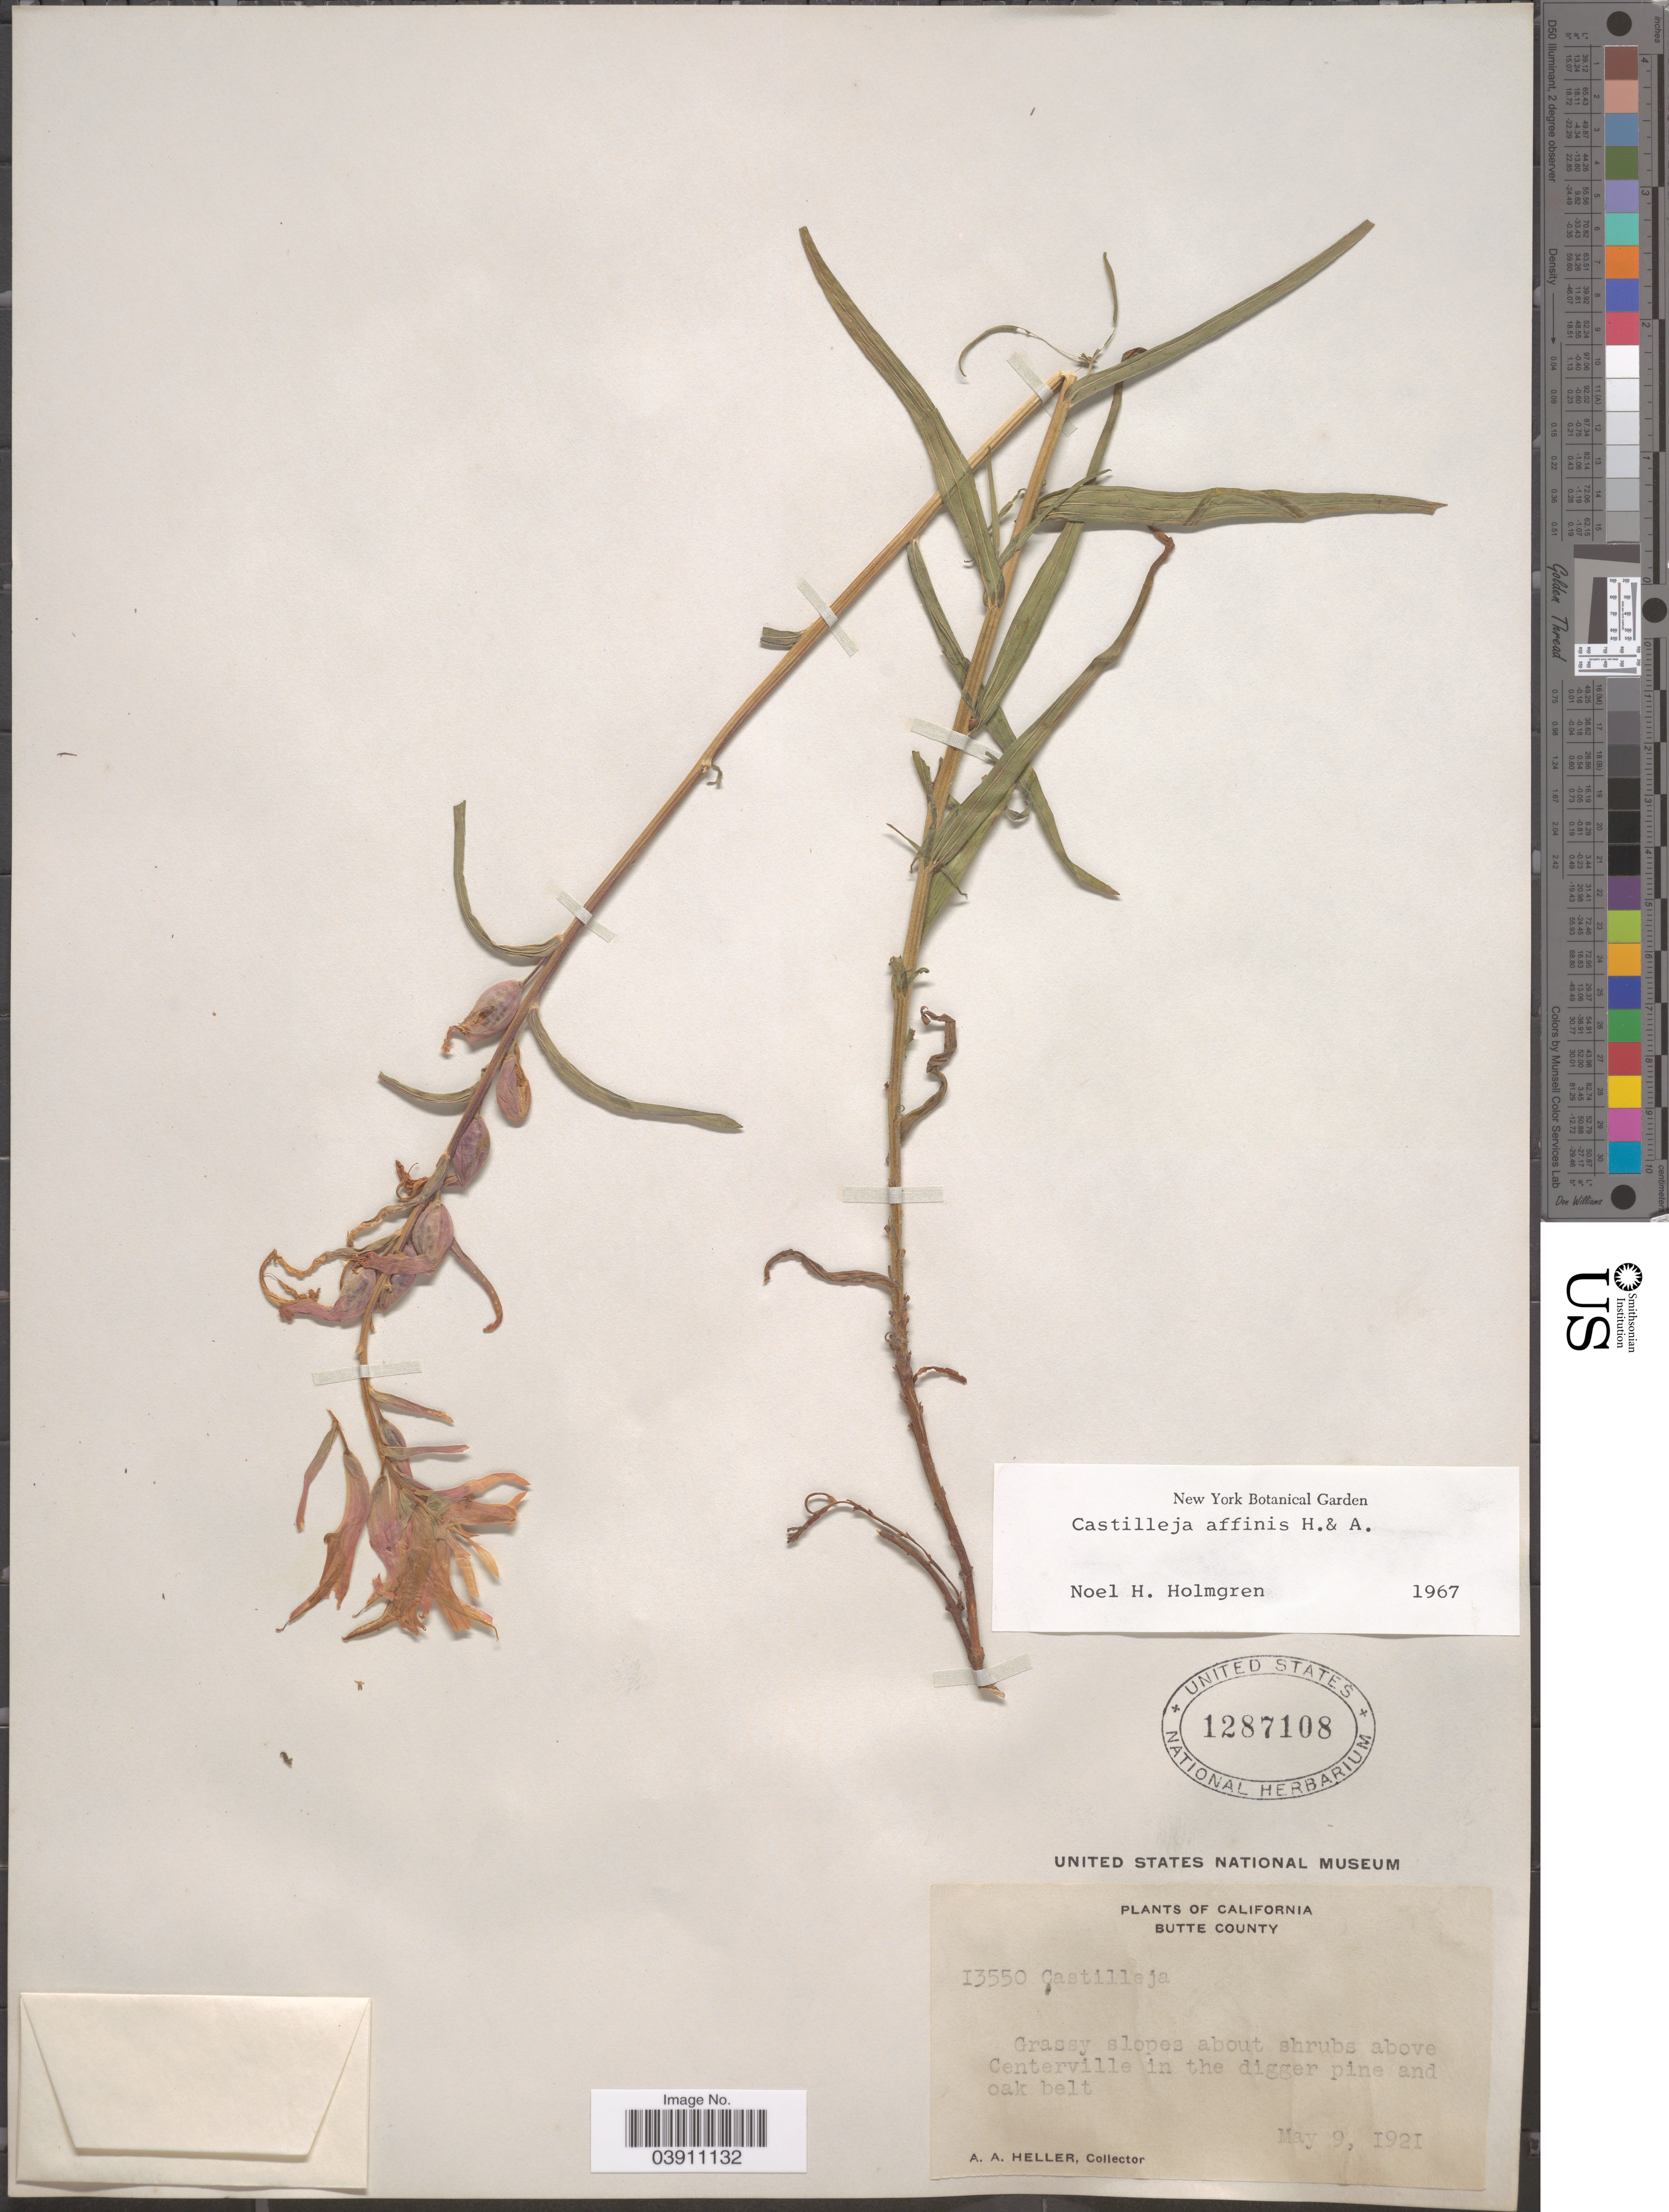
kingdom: Plantae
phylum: Tracheophyta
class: Magnoliopsida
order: Lamiales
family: Orobanchaceae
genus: Castilleja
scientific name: Castilleja affinis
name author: Hook. & Arn.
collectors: A. A. Heller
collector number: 13550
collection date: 1921-05-09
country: United States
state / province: California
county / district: Butte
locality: Butte County. Above Centerville in the digger pine and oak belt.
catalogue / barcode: US 1287108